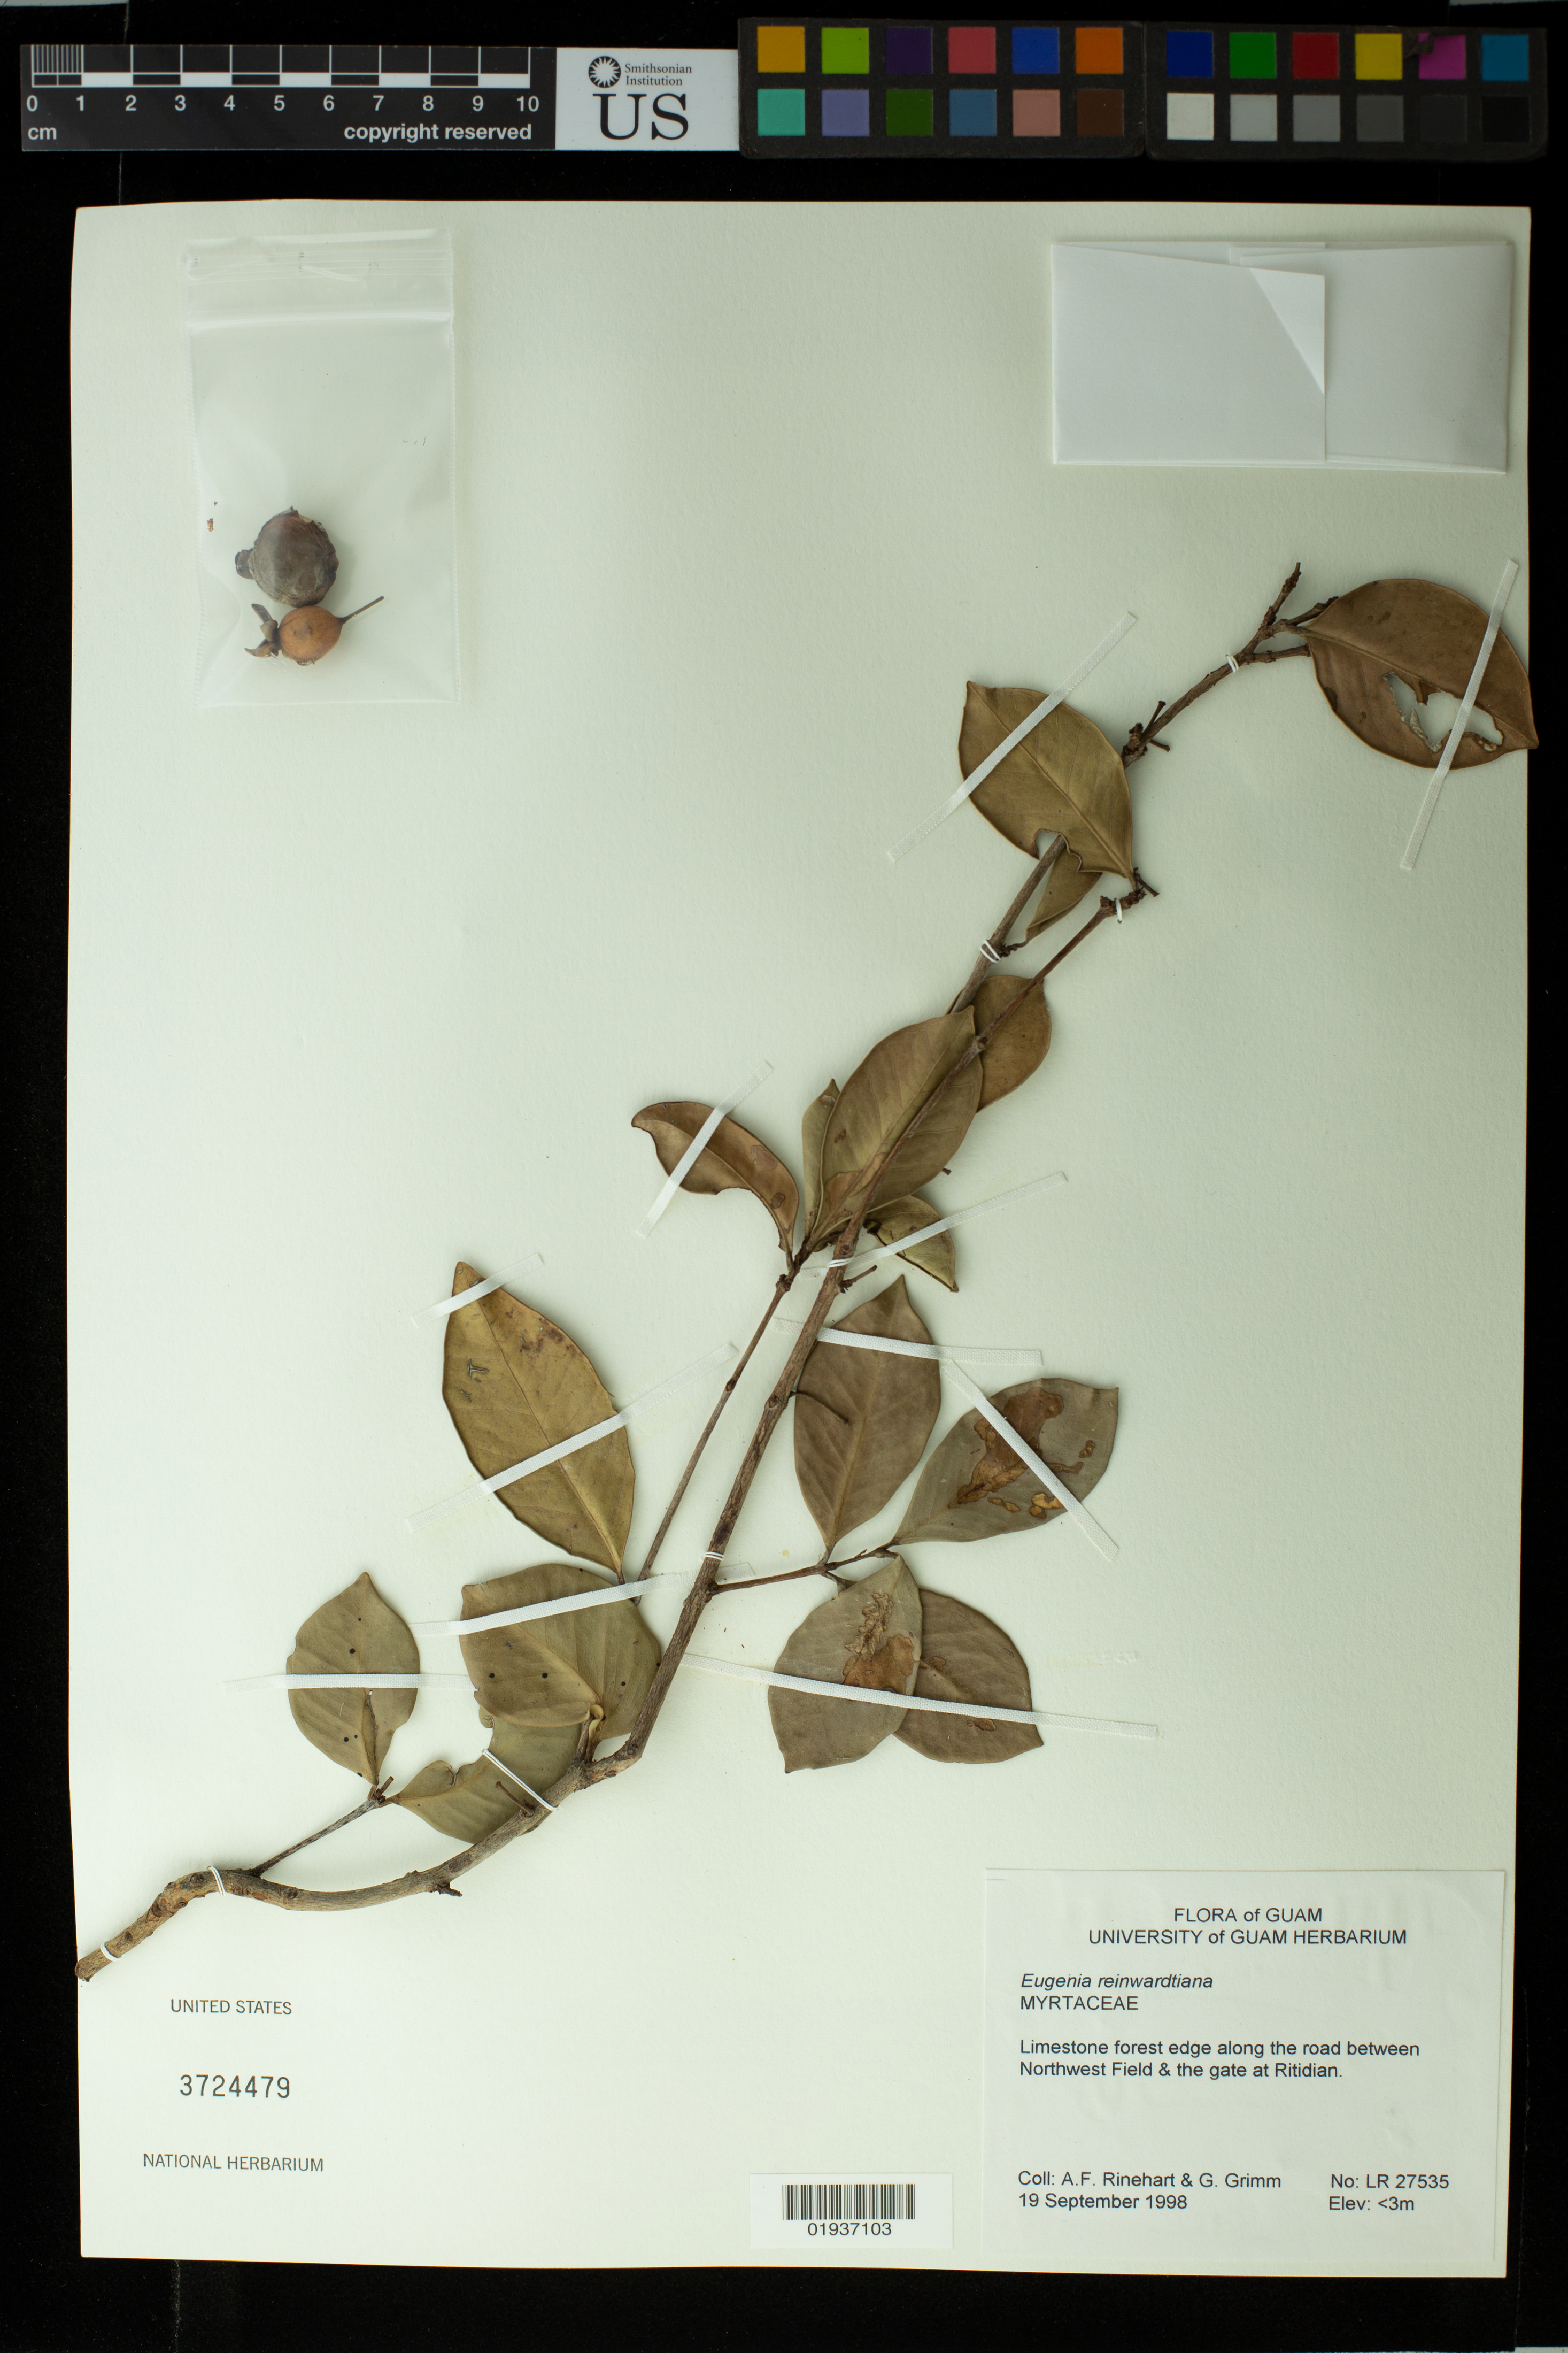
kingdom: Plantae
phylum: Tracheophyta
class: Magnoliopsida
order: Myrtales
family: Myrtaceae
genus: Eugenia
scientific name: Eugenia reinwardtiana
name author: (Blume) DC.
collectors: A. Rinehart & G. Grimm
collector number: LR27535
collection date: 1998-09-19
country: Guam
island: Guam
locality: Along the road between Northwest Field and the gate at Ritidian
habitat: Limestone forest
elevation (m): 0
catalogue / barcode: US 3724479